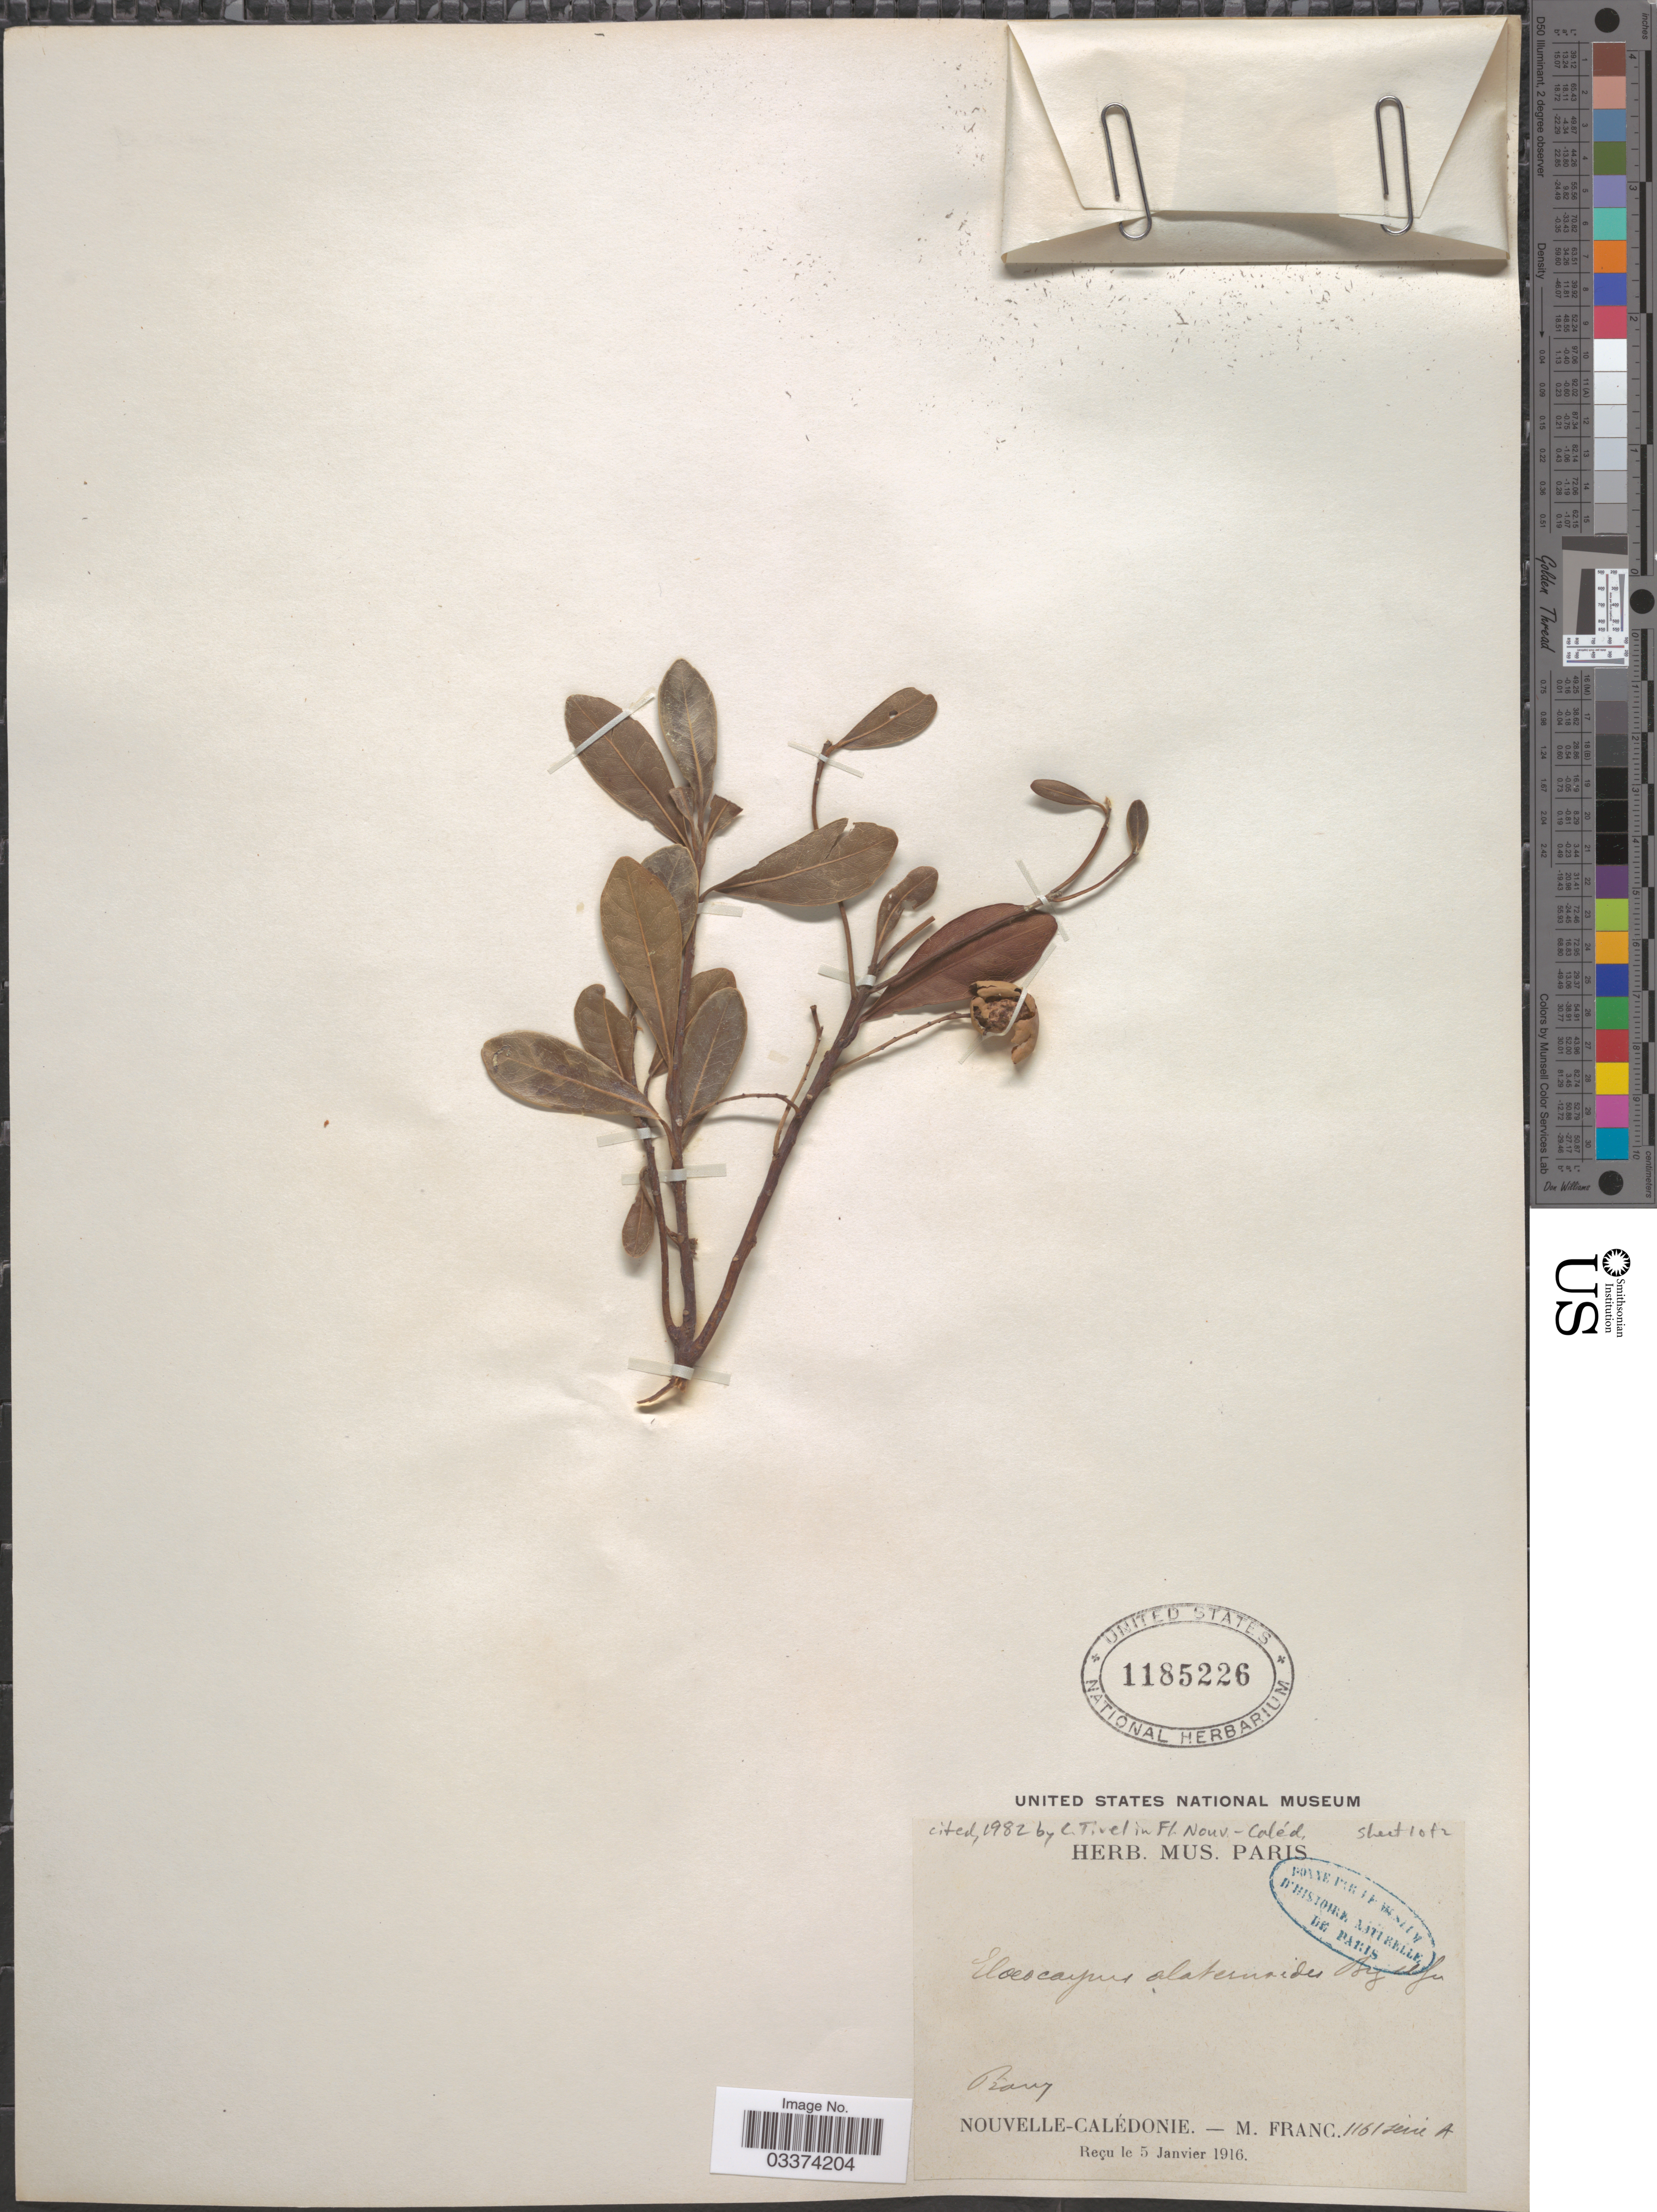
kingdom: Plantae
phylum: Tracheophyta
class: Magnoliopsida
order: Oxalidales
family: Elaeocarpaceae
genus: Elaeocarpus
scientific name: Elaeocarpus alaternoides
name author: Brongn. & Gris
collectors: M. Franc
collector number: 1161*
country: New Caledonia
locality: Nouvelle-Calédonie. Rang [interpreted].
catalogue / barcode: US 1185226